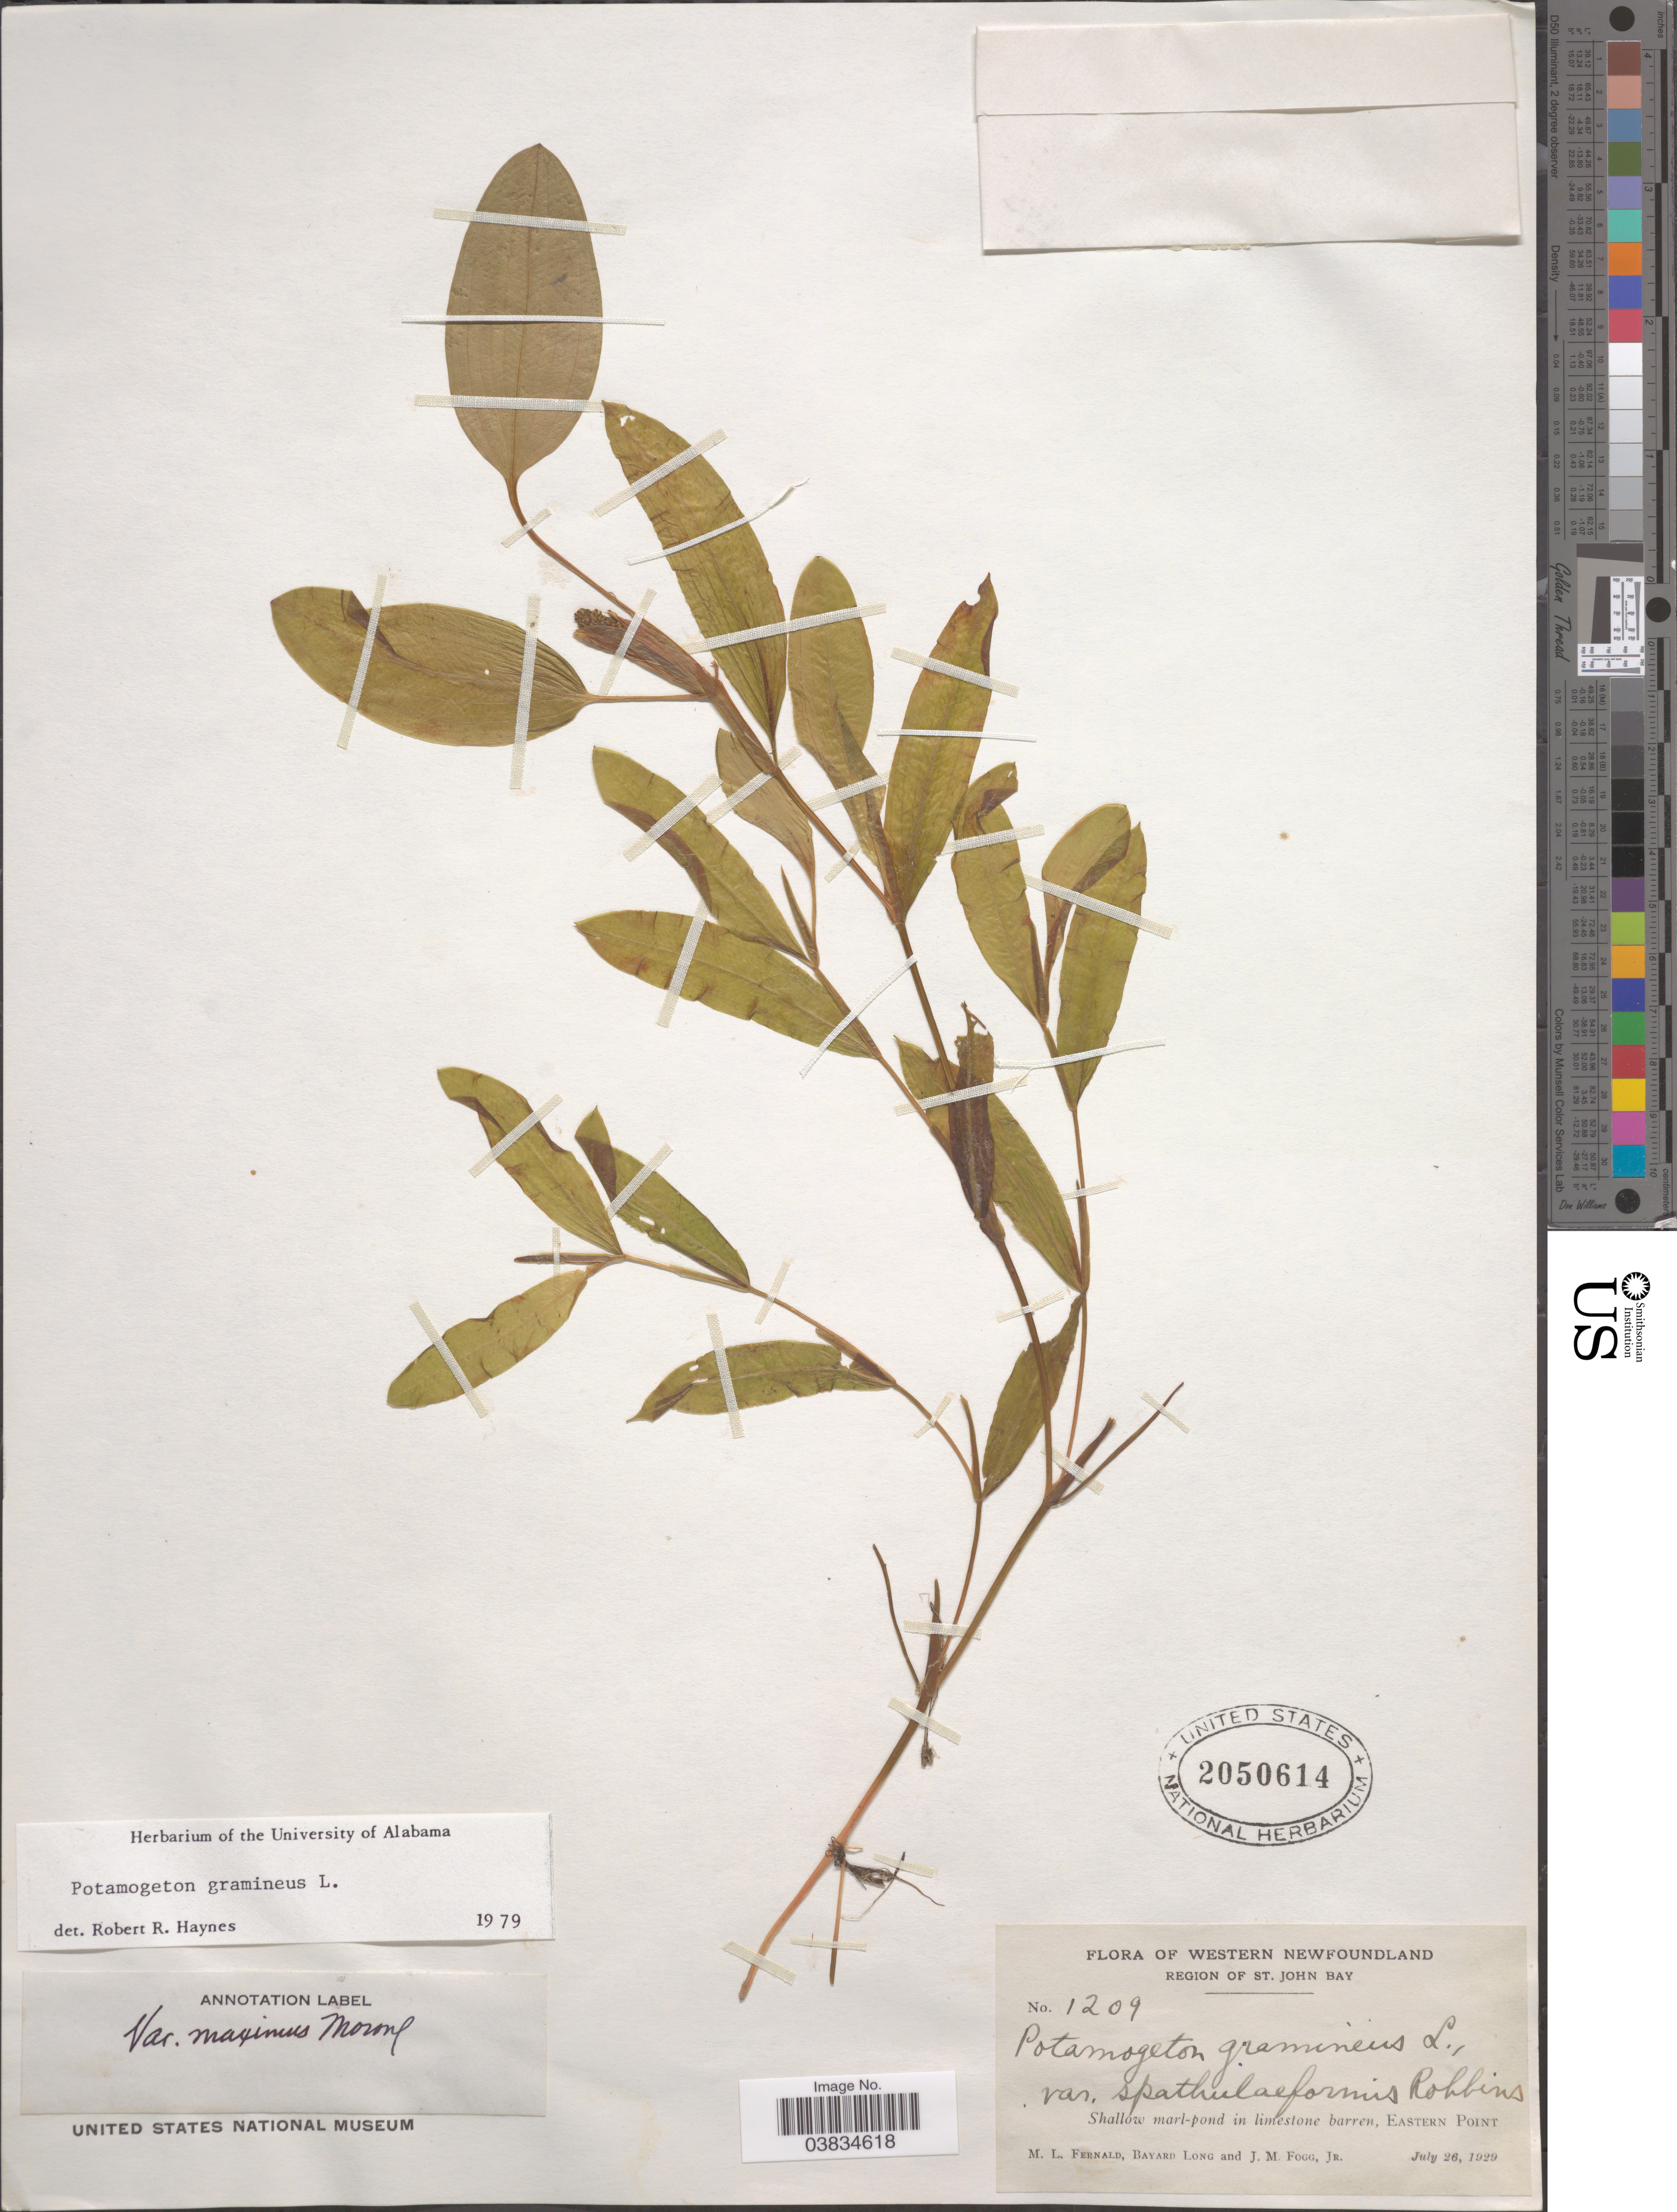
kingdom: Plantae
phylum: Tracheophyta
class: Liliopsida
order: Alismatales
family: Potamogetonaceae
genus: Potamogeton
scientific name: Potamogeton gramineus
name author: L.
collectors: M. L. Fernald, B. Long & J. Fogg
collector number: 1209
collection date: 1929-07-26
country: Canada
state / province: Newfoundland and Labrador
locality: Western Newfoundland. Region of St. John Bay. Shallow marl-pond in limestone barren, Eastern Point.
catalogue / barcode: US 2050614